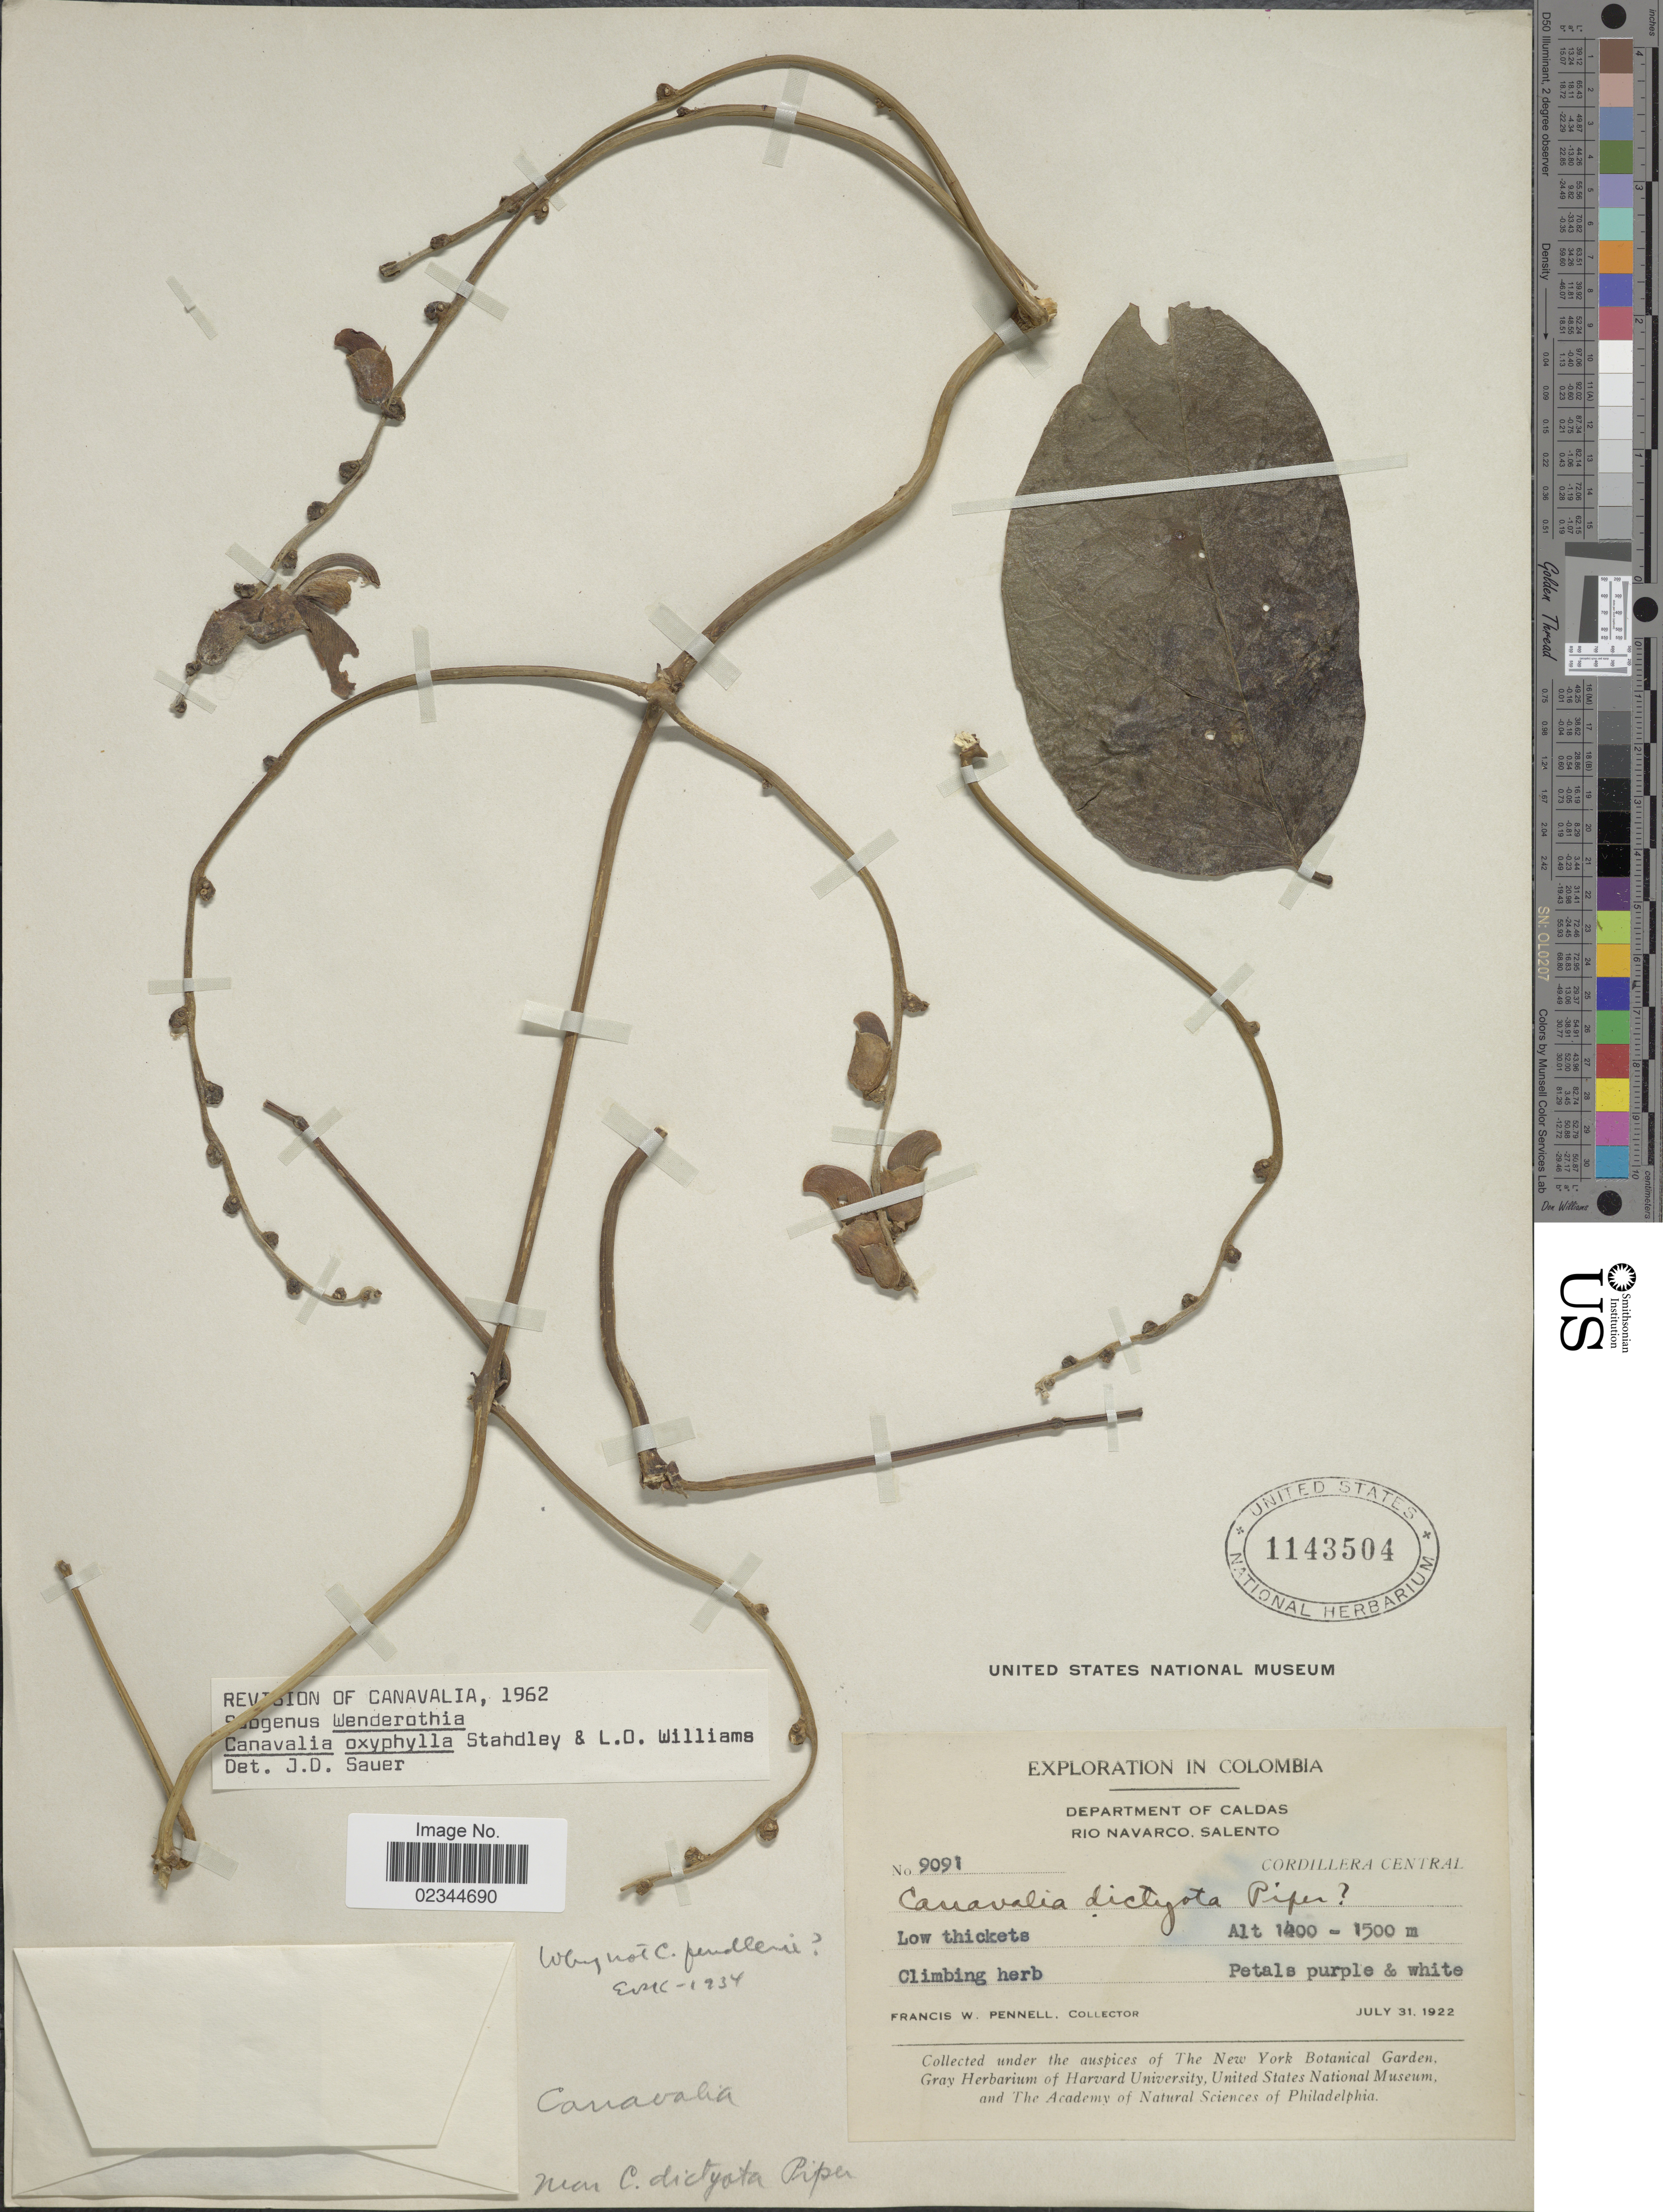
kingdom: Plantae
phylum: Tracheophyta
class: Magnoliopsida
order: Fabales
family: Fabaceae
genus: Canavalia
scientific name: Canavalia oxyphylla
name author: Standl. & L.O. Williams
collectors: F. W. Pennell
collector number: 9091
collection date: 1922-07-31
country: Colombia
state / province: Caldas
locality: Department of Caldas. Rio Navarco, Salento.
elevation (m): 1400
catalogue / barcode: US 1143504